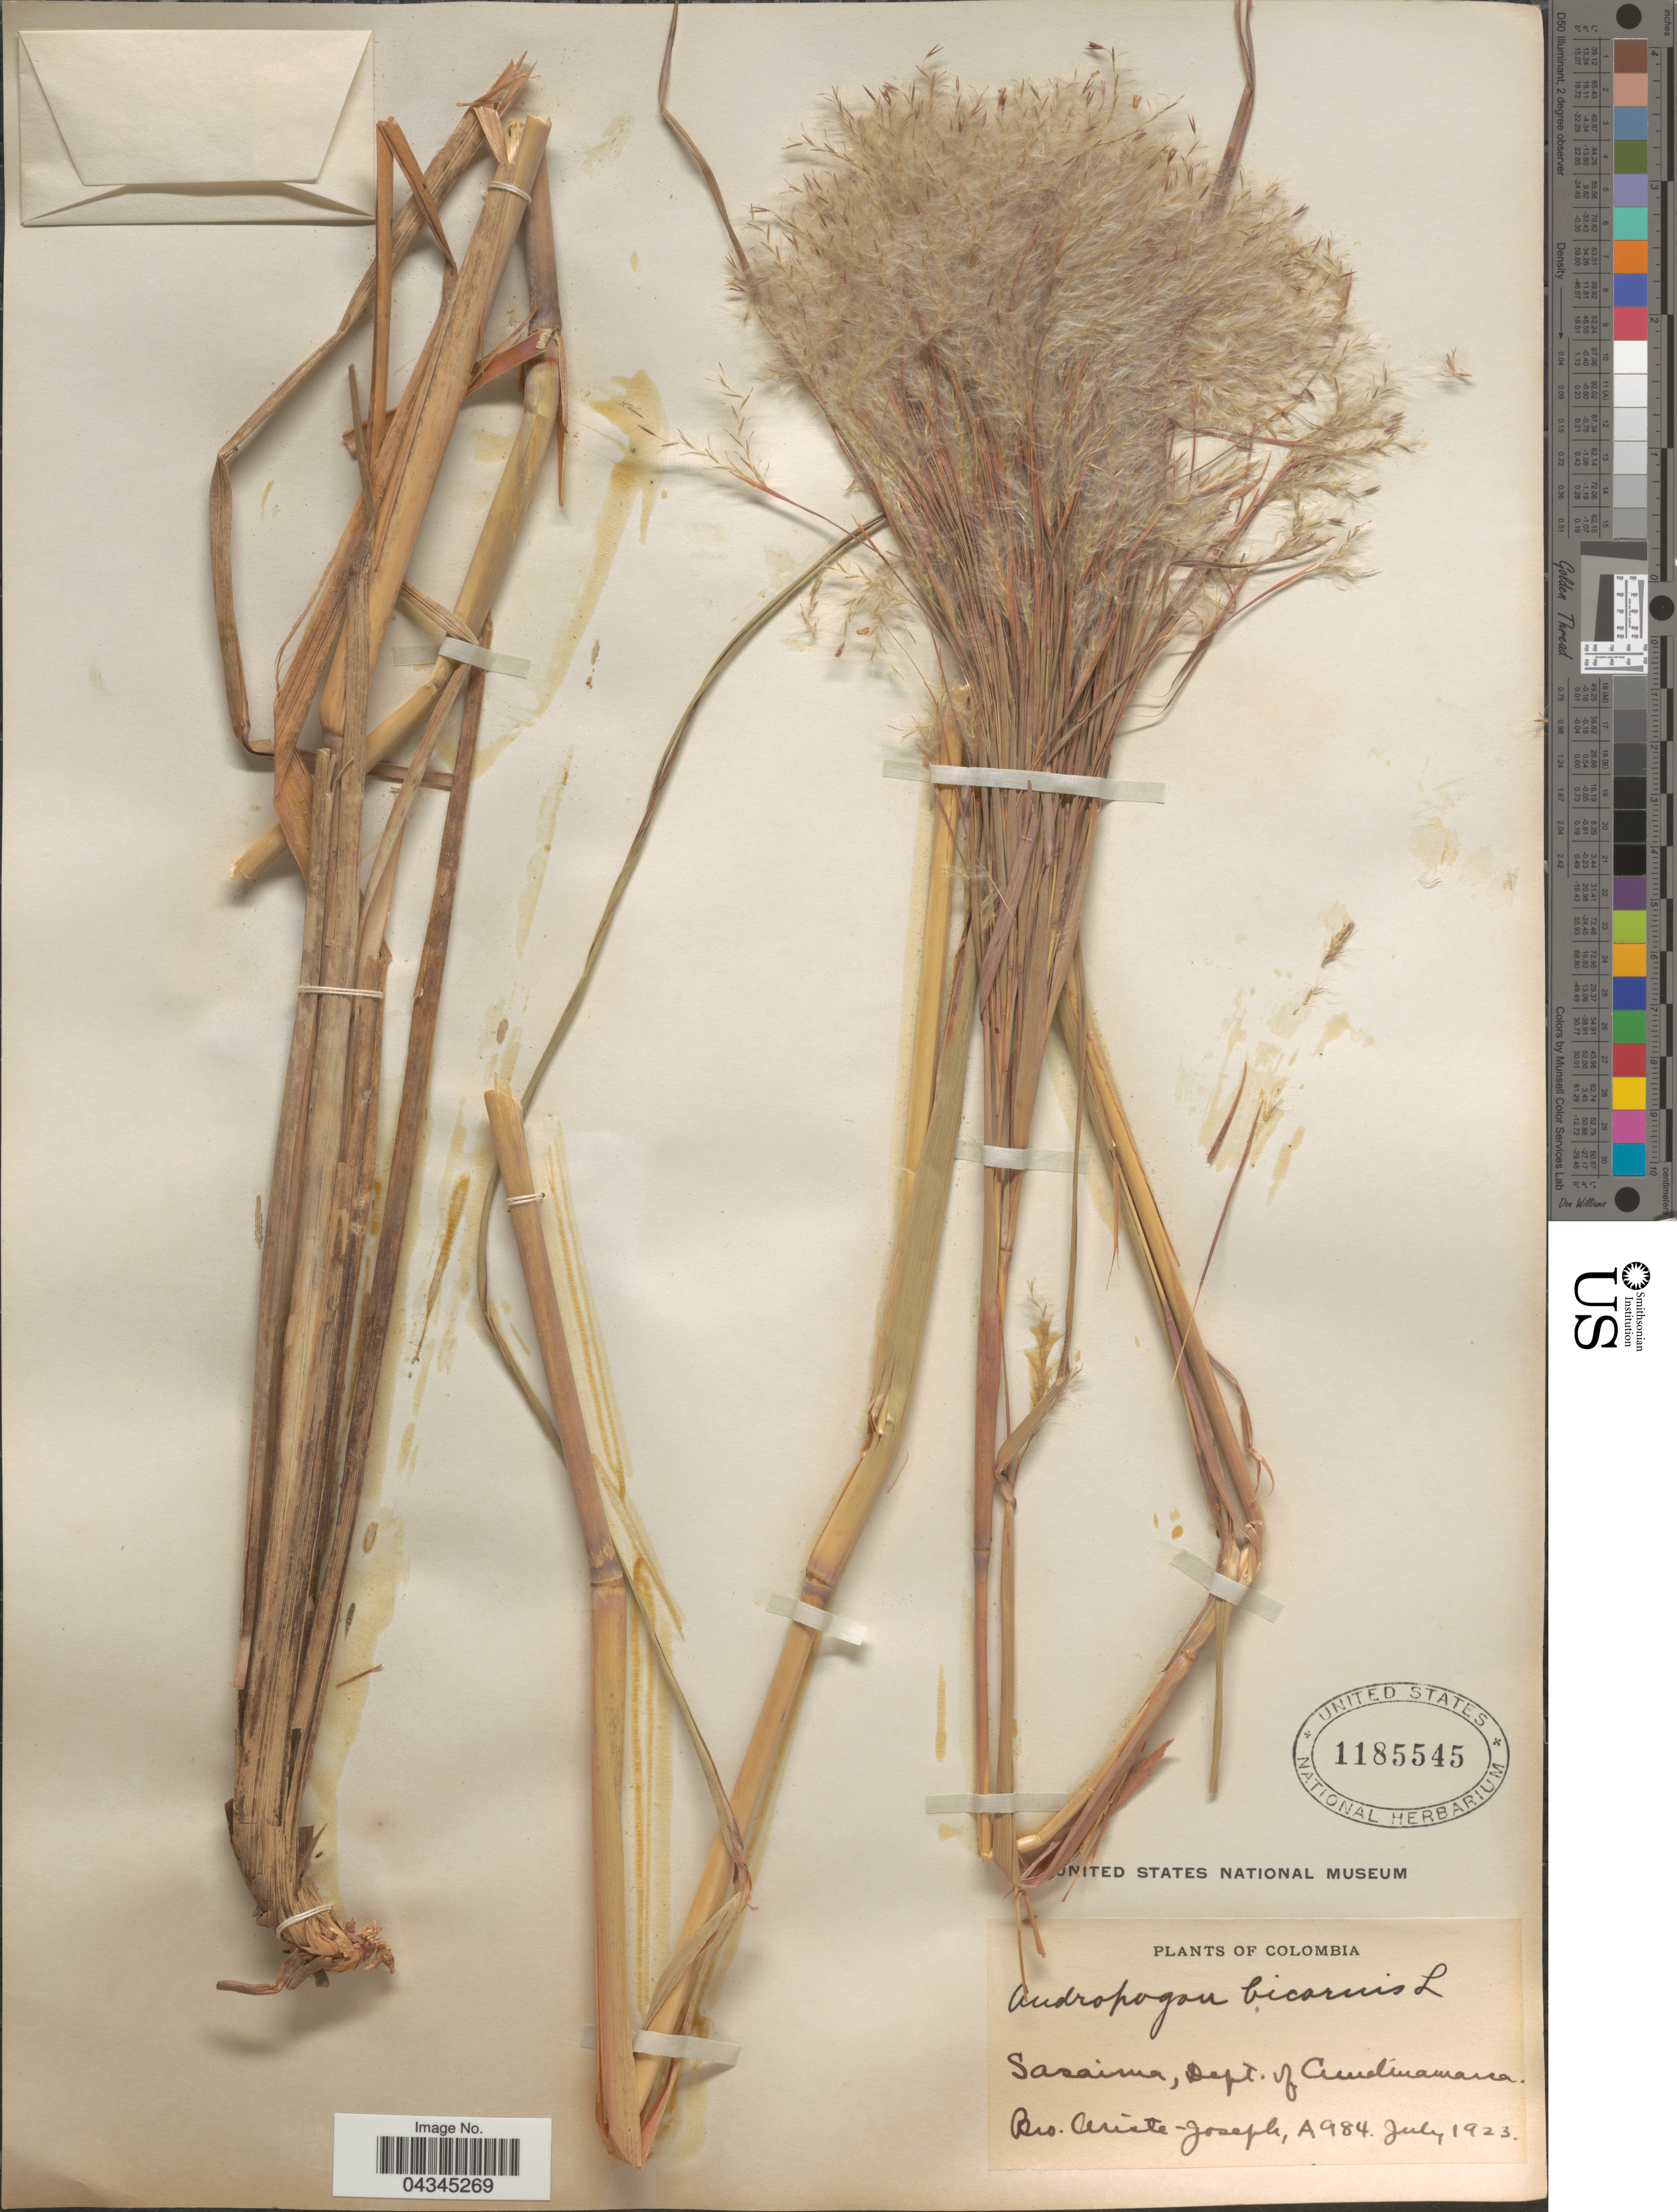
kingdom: Plantae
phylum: Tracheophyta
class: Liliopsida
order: Poales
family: Poaceae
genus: Andropogon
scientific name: Andropogon bicornis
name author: L.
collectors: Bro. Ariste-Joseph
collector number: A984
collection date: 1923-07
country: Colombia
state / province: Cundinamarca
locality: Sasaima, Dept. of Cundinamarca.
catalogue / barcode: US 1185545